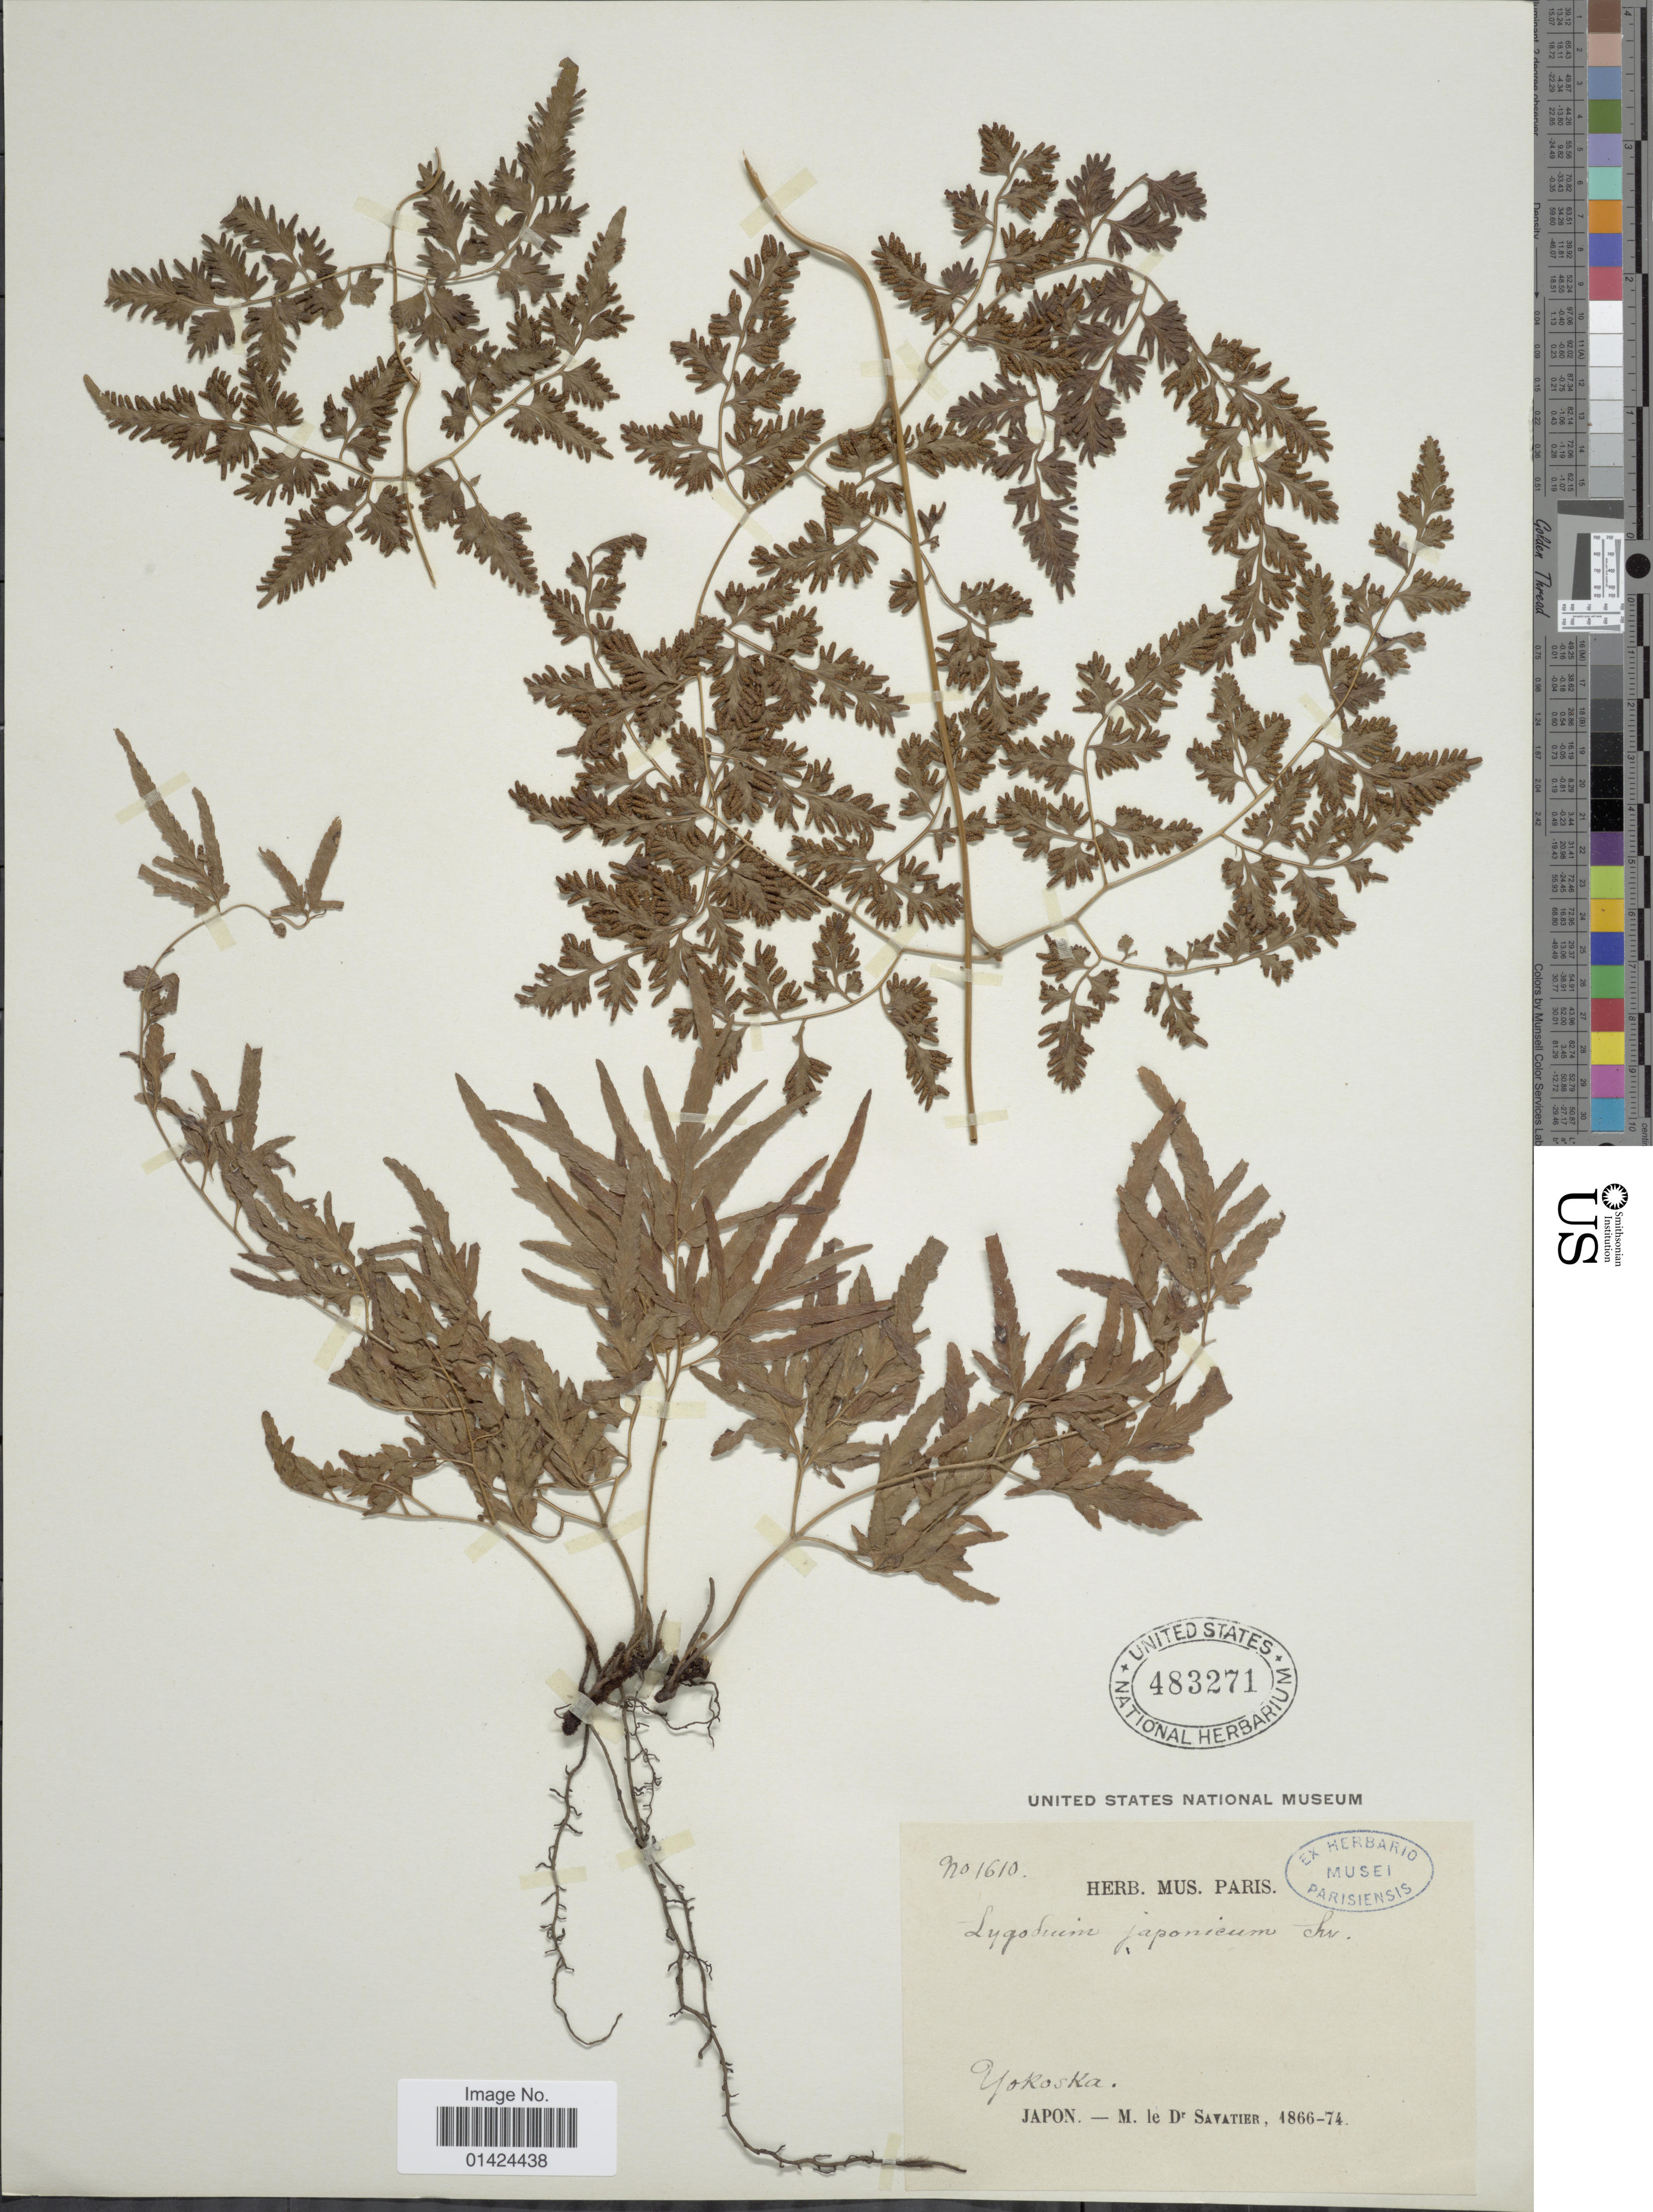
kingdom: Plantae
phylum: Tracheophyta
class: Polypodiopsida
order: Schizaeales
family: Lygodiaceae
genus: Lygodium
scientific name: Lygodium japonicum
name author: (Thunb.) Sw.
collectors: Savatier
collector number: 1610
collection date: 1866/1874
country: Japan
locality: Yokoska.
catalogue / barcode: US 483271